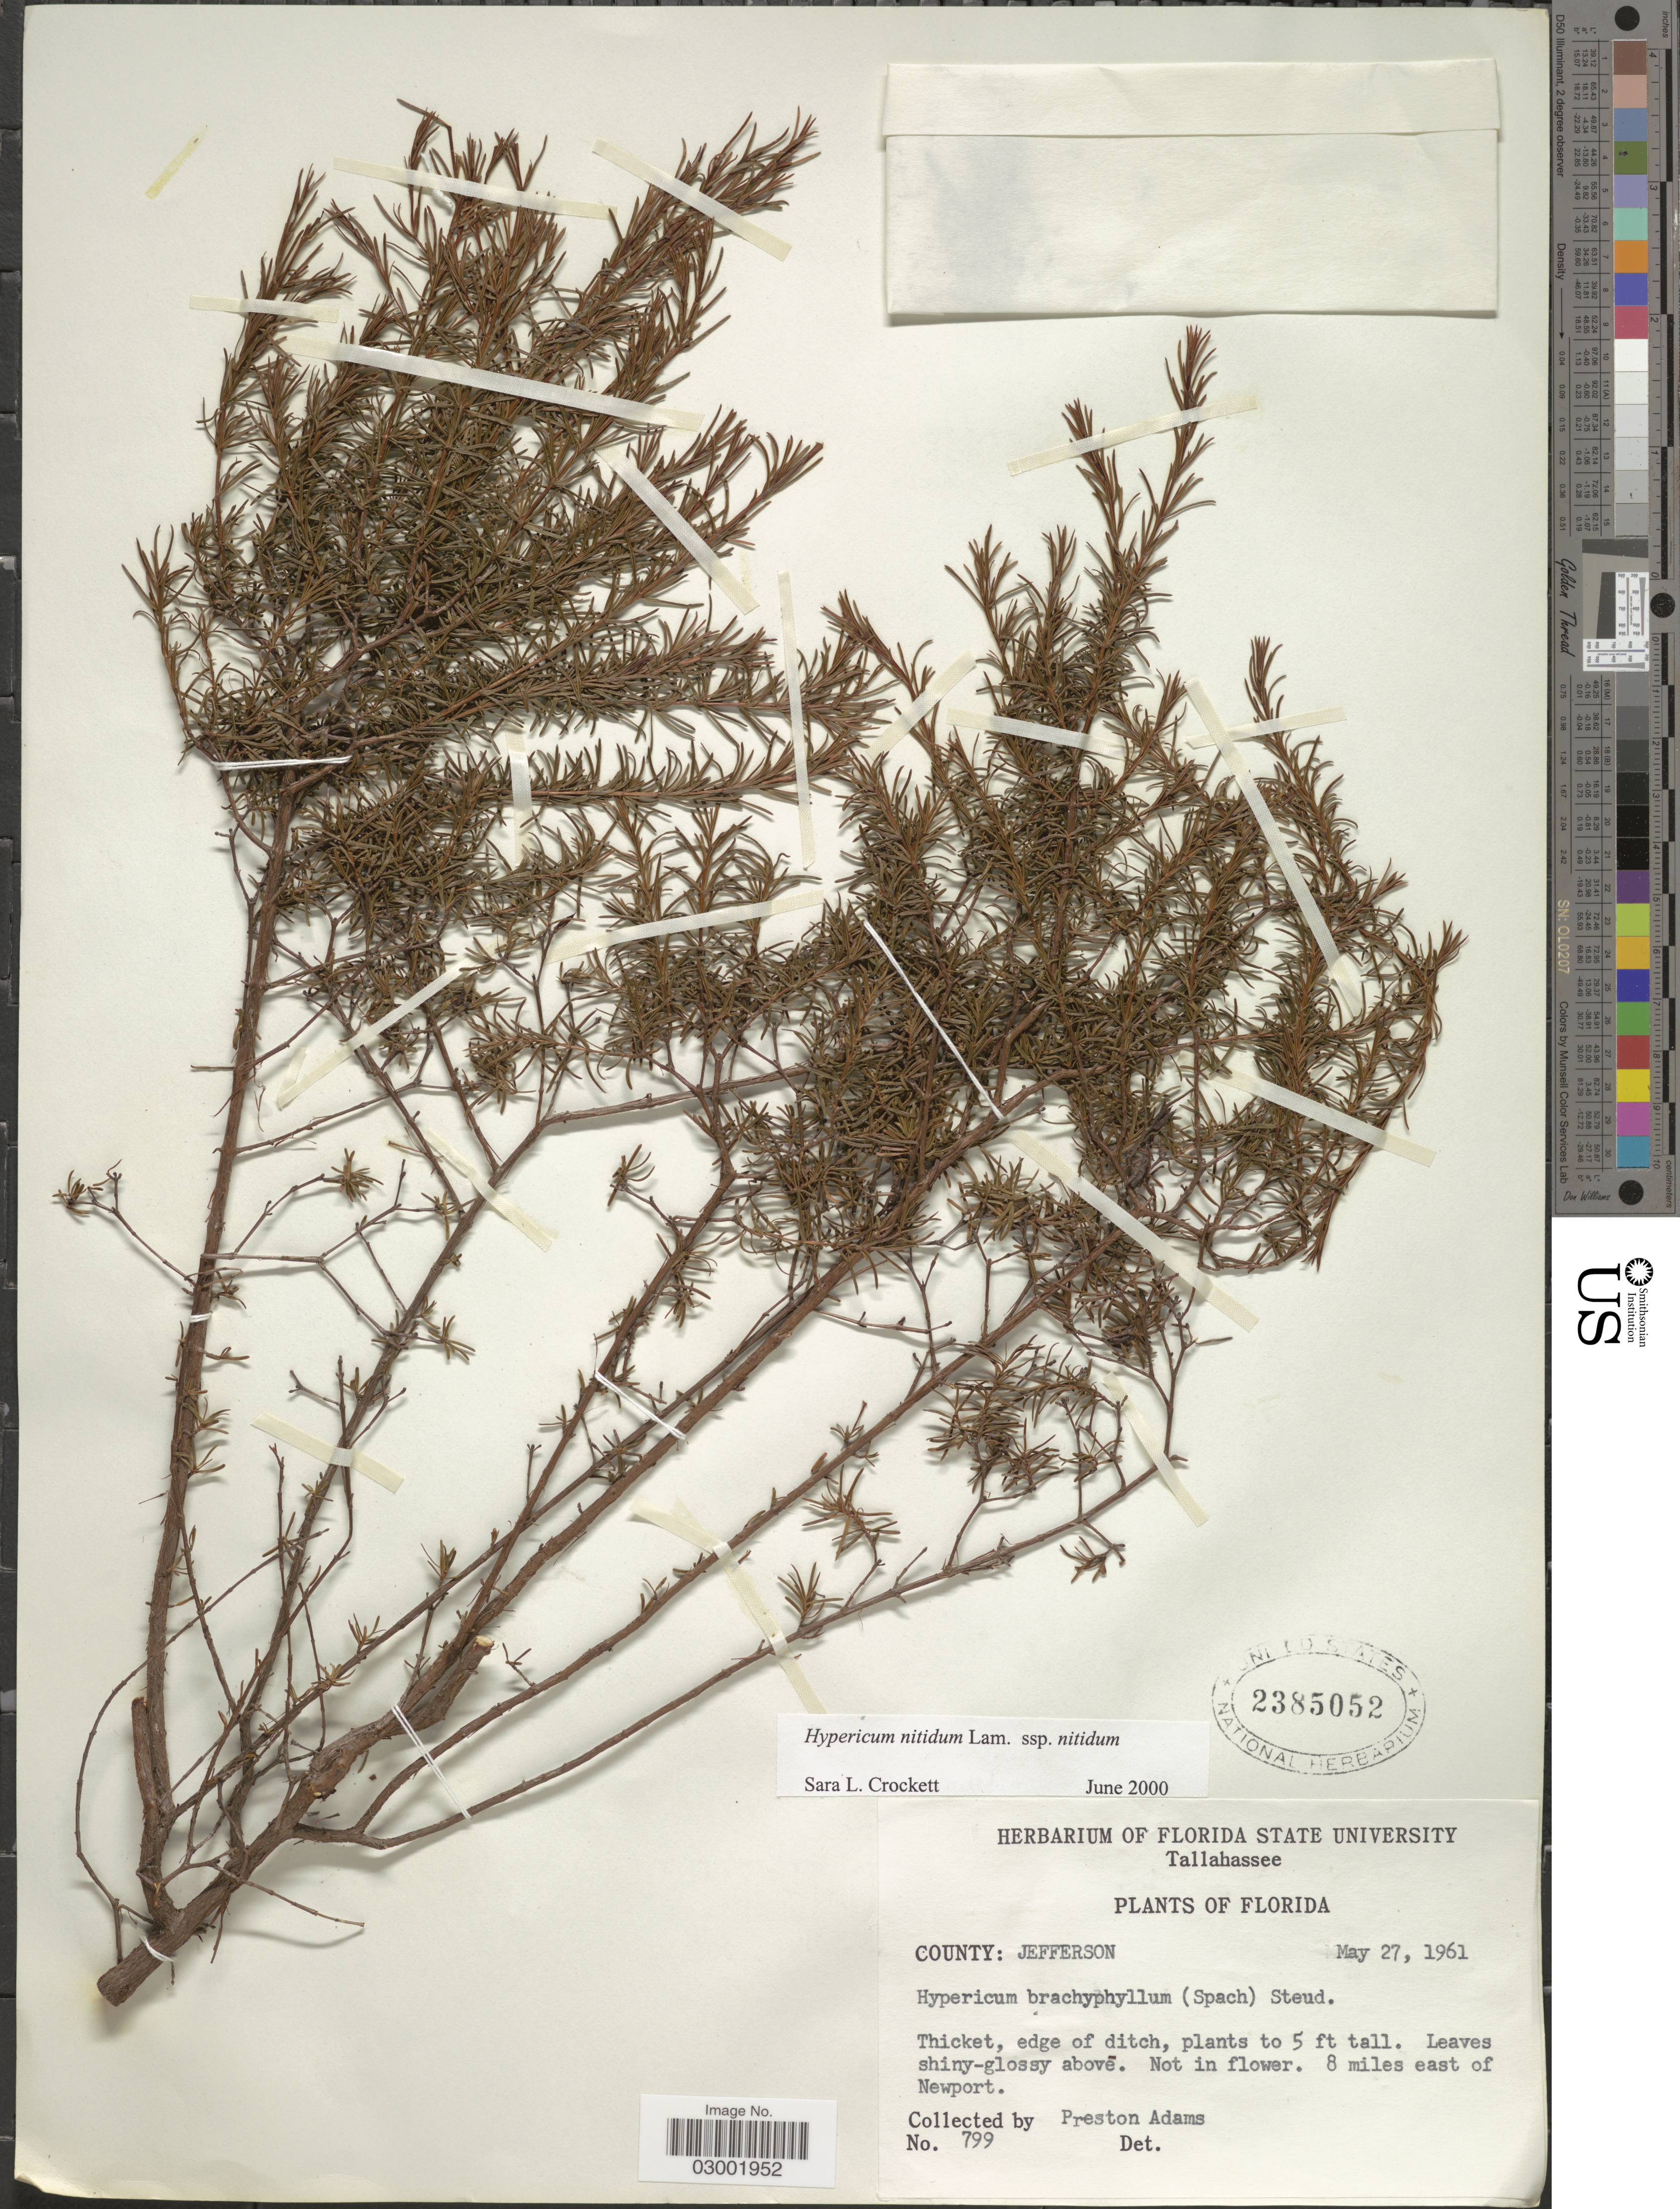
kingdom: Plantae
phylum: Tracheophyta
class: Magnoliopsida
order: Malpighiales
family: Hypericaceae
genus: Hypericum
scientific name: Hypericum nitidum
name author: Lam.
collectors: P. Adams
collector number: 799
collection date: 1961-05-27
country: United States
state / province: Florida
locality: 8 miles east of Newport, Preston Adams.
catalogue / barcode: US 2385052